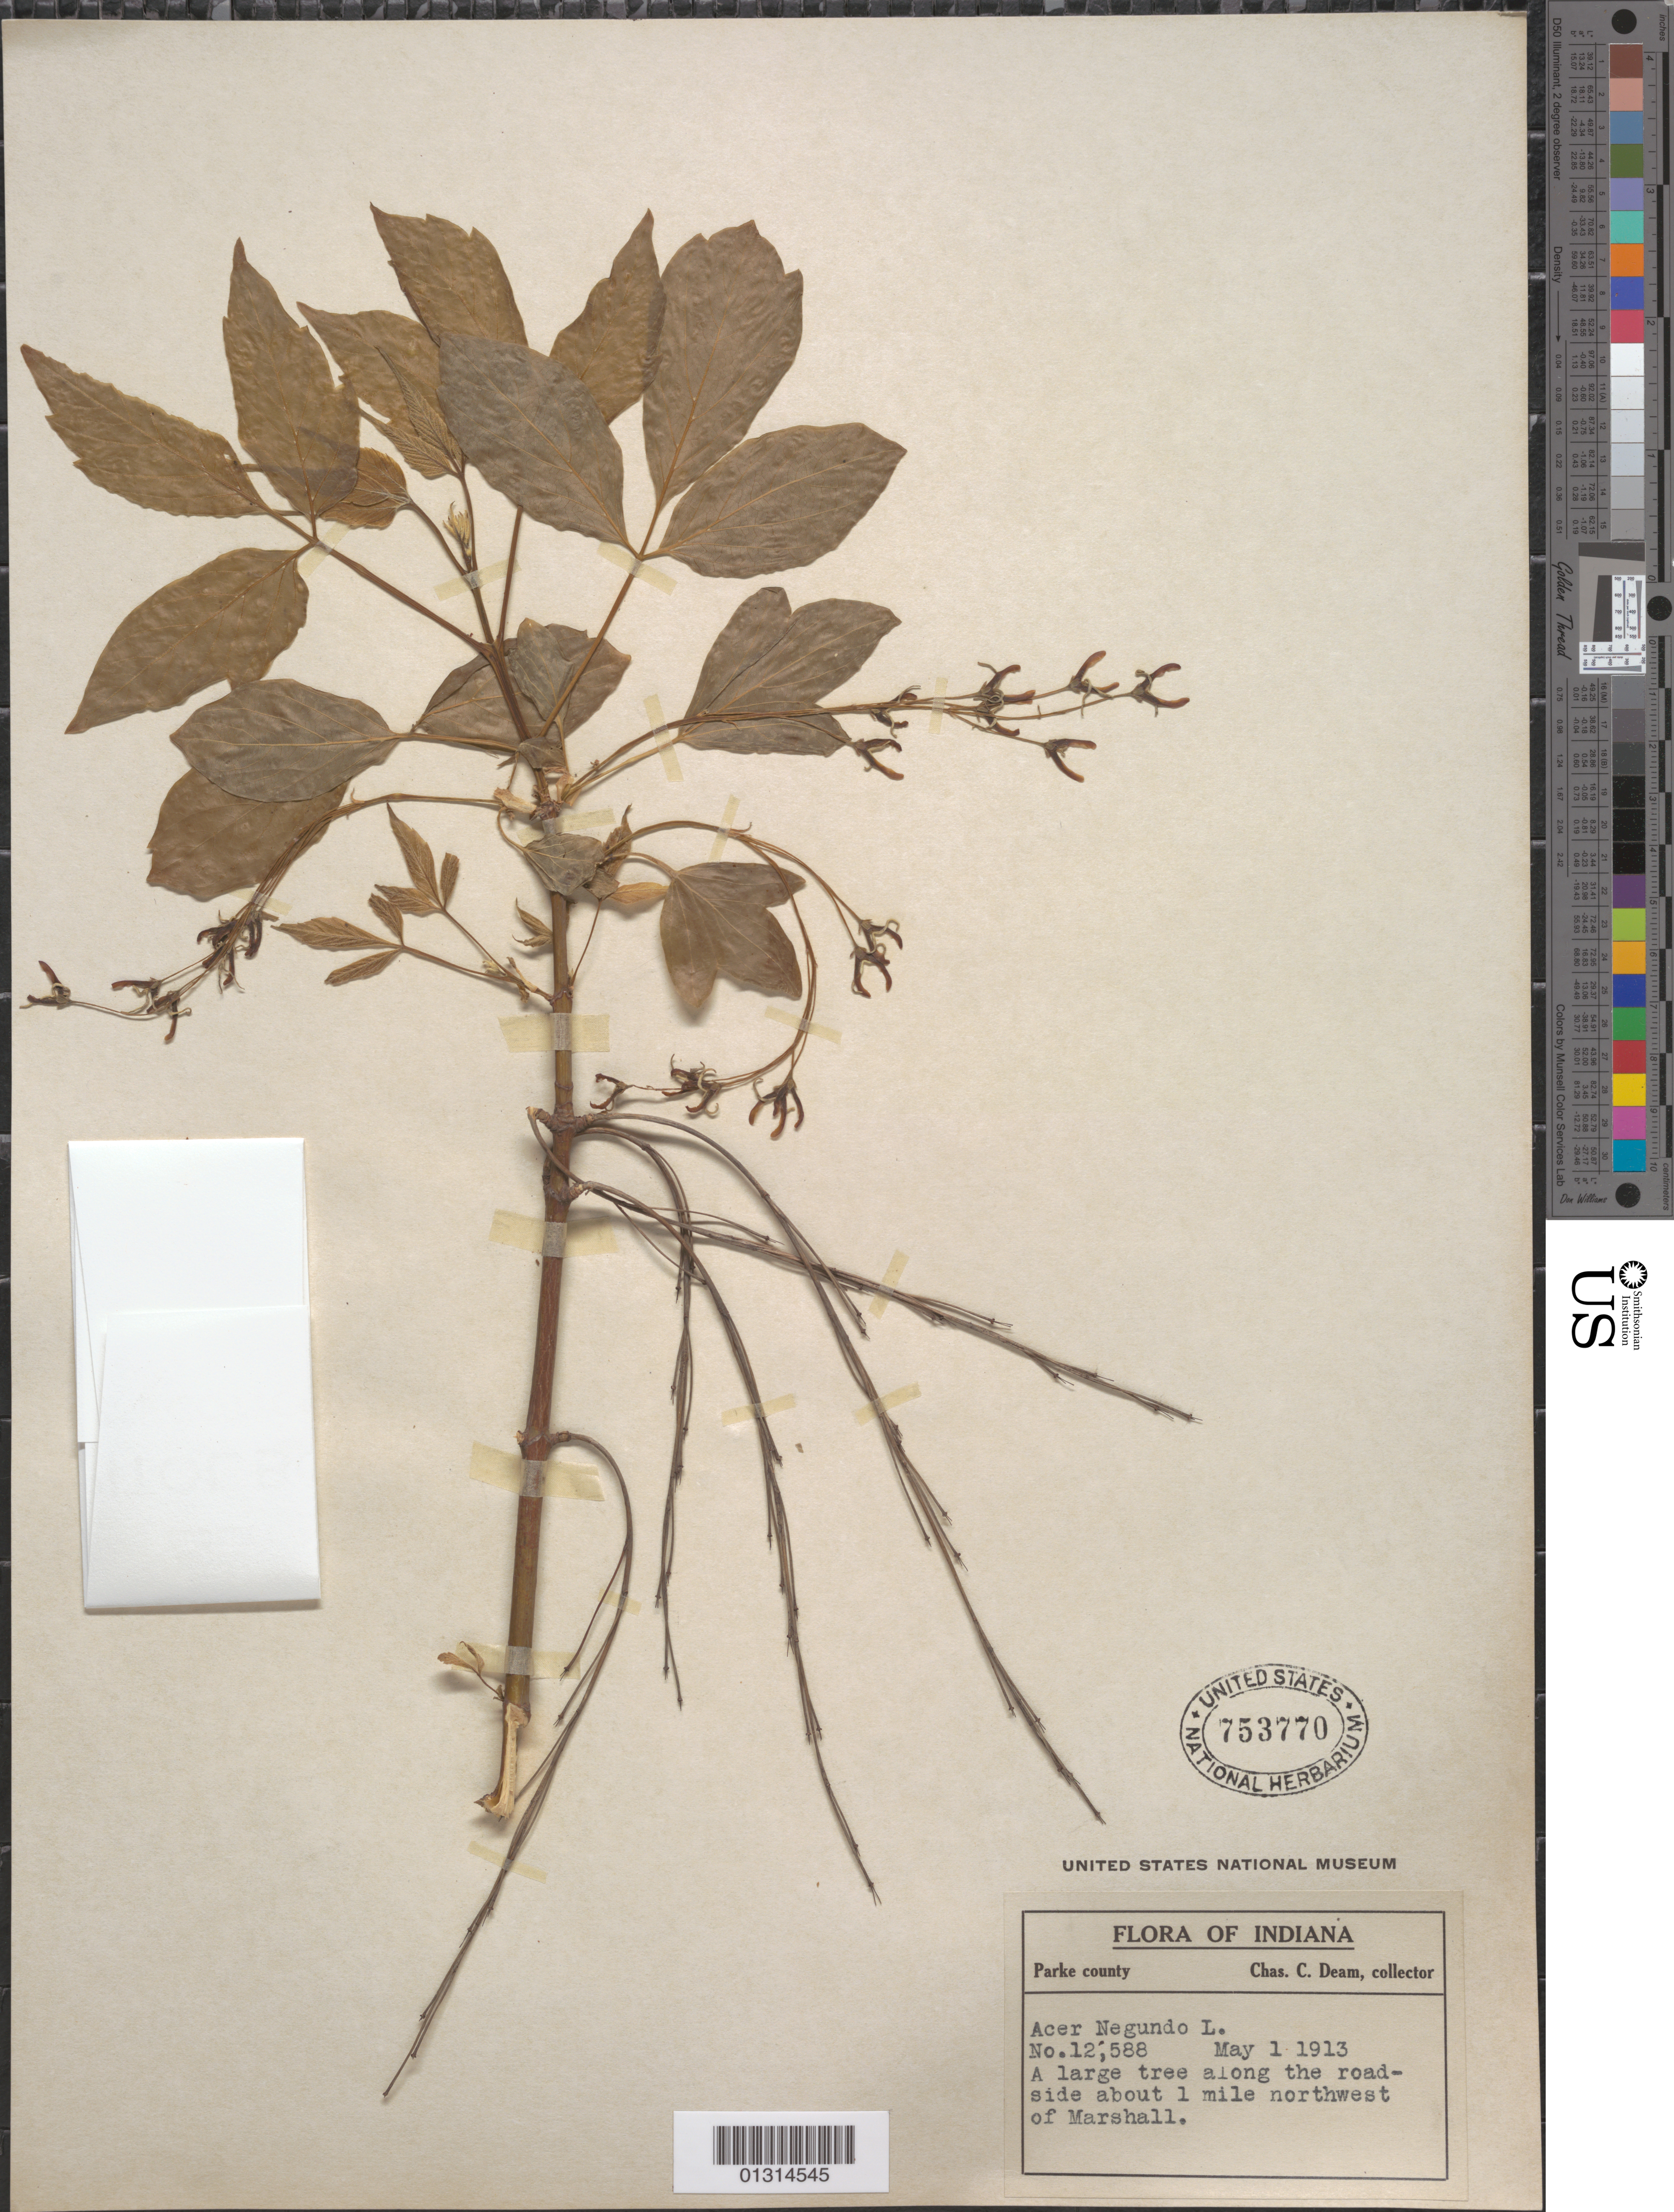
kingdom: Plantae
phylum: Tracheophyta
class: Magnoliopsida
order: Sapindales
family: Sapindaceae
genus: Acer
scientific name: Acer negundo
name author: L.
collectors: C. C. Deam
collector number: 12588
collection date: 1913-05-01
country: United States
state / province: Indiana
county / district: Parke County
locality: Parke County, about 1 mile NW of Marshall.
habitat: Along roadside.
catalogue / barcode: US 753770